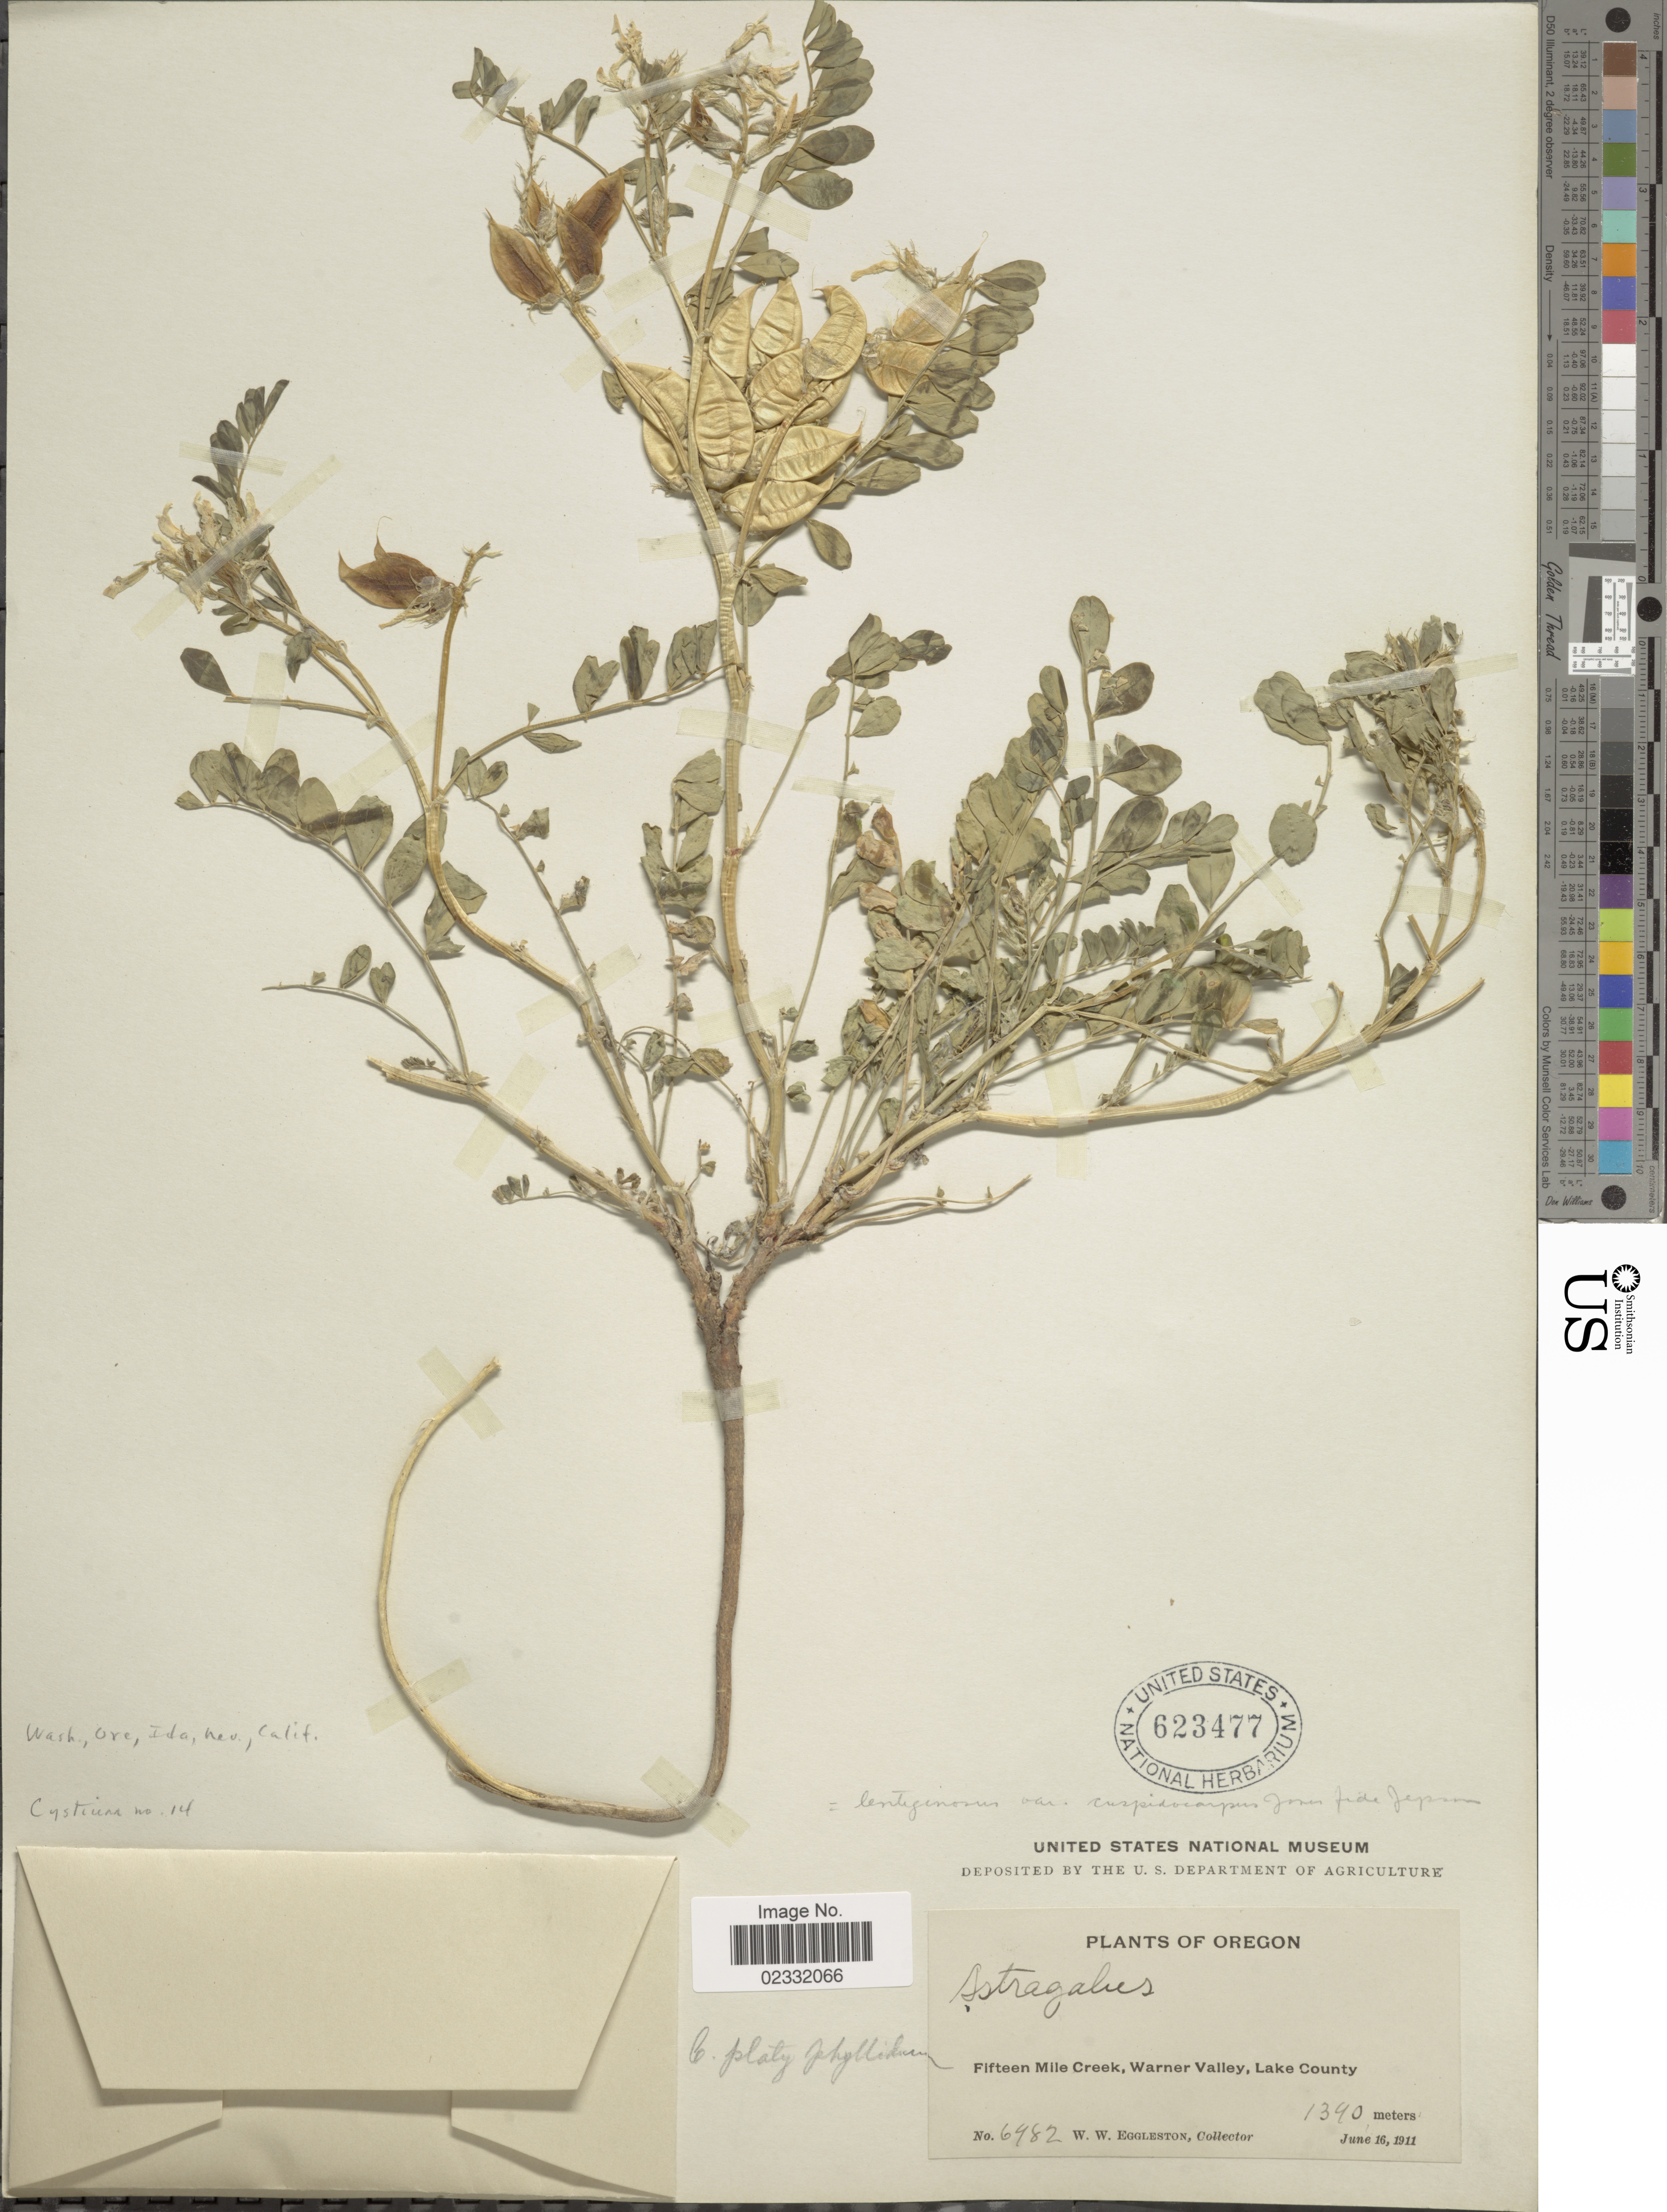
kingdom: Plantae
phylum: Tracheophyta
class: Magnoliopsida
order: Fabales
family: Fabaceae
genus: Astragalus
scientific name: Astragalus lentiginosus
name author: Douglas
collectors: W. W. Eggleston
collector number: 6982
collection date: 1911-06-16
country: United States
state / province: Oregon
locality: Fifteen Mile Creek, Warner Valley, Lake County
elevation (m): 1390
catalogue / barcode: US 623477